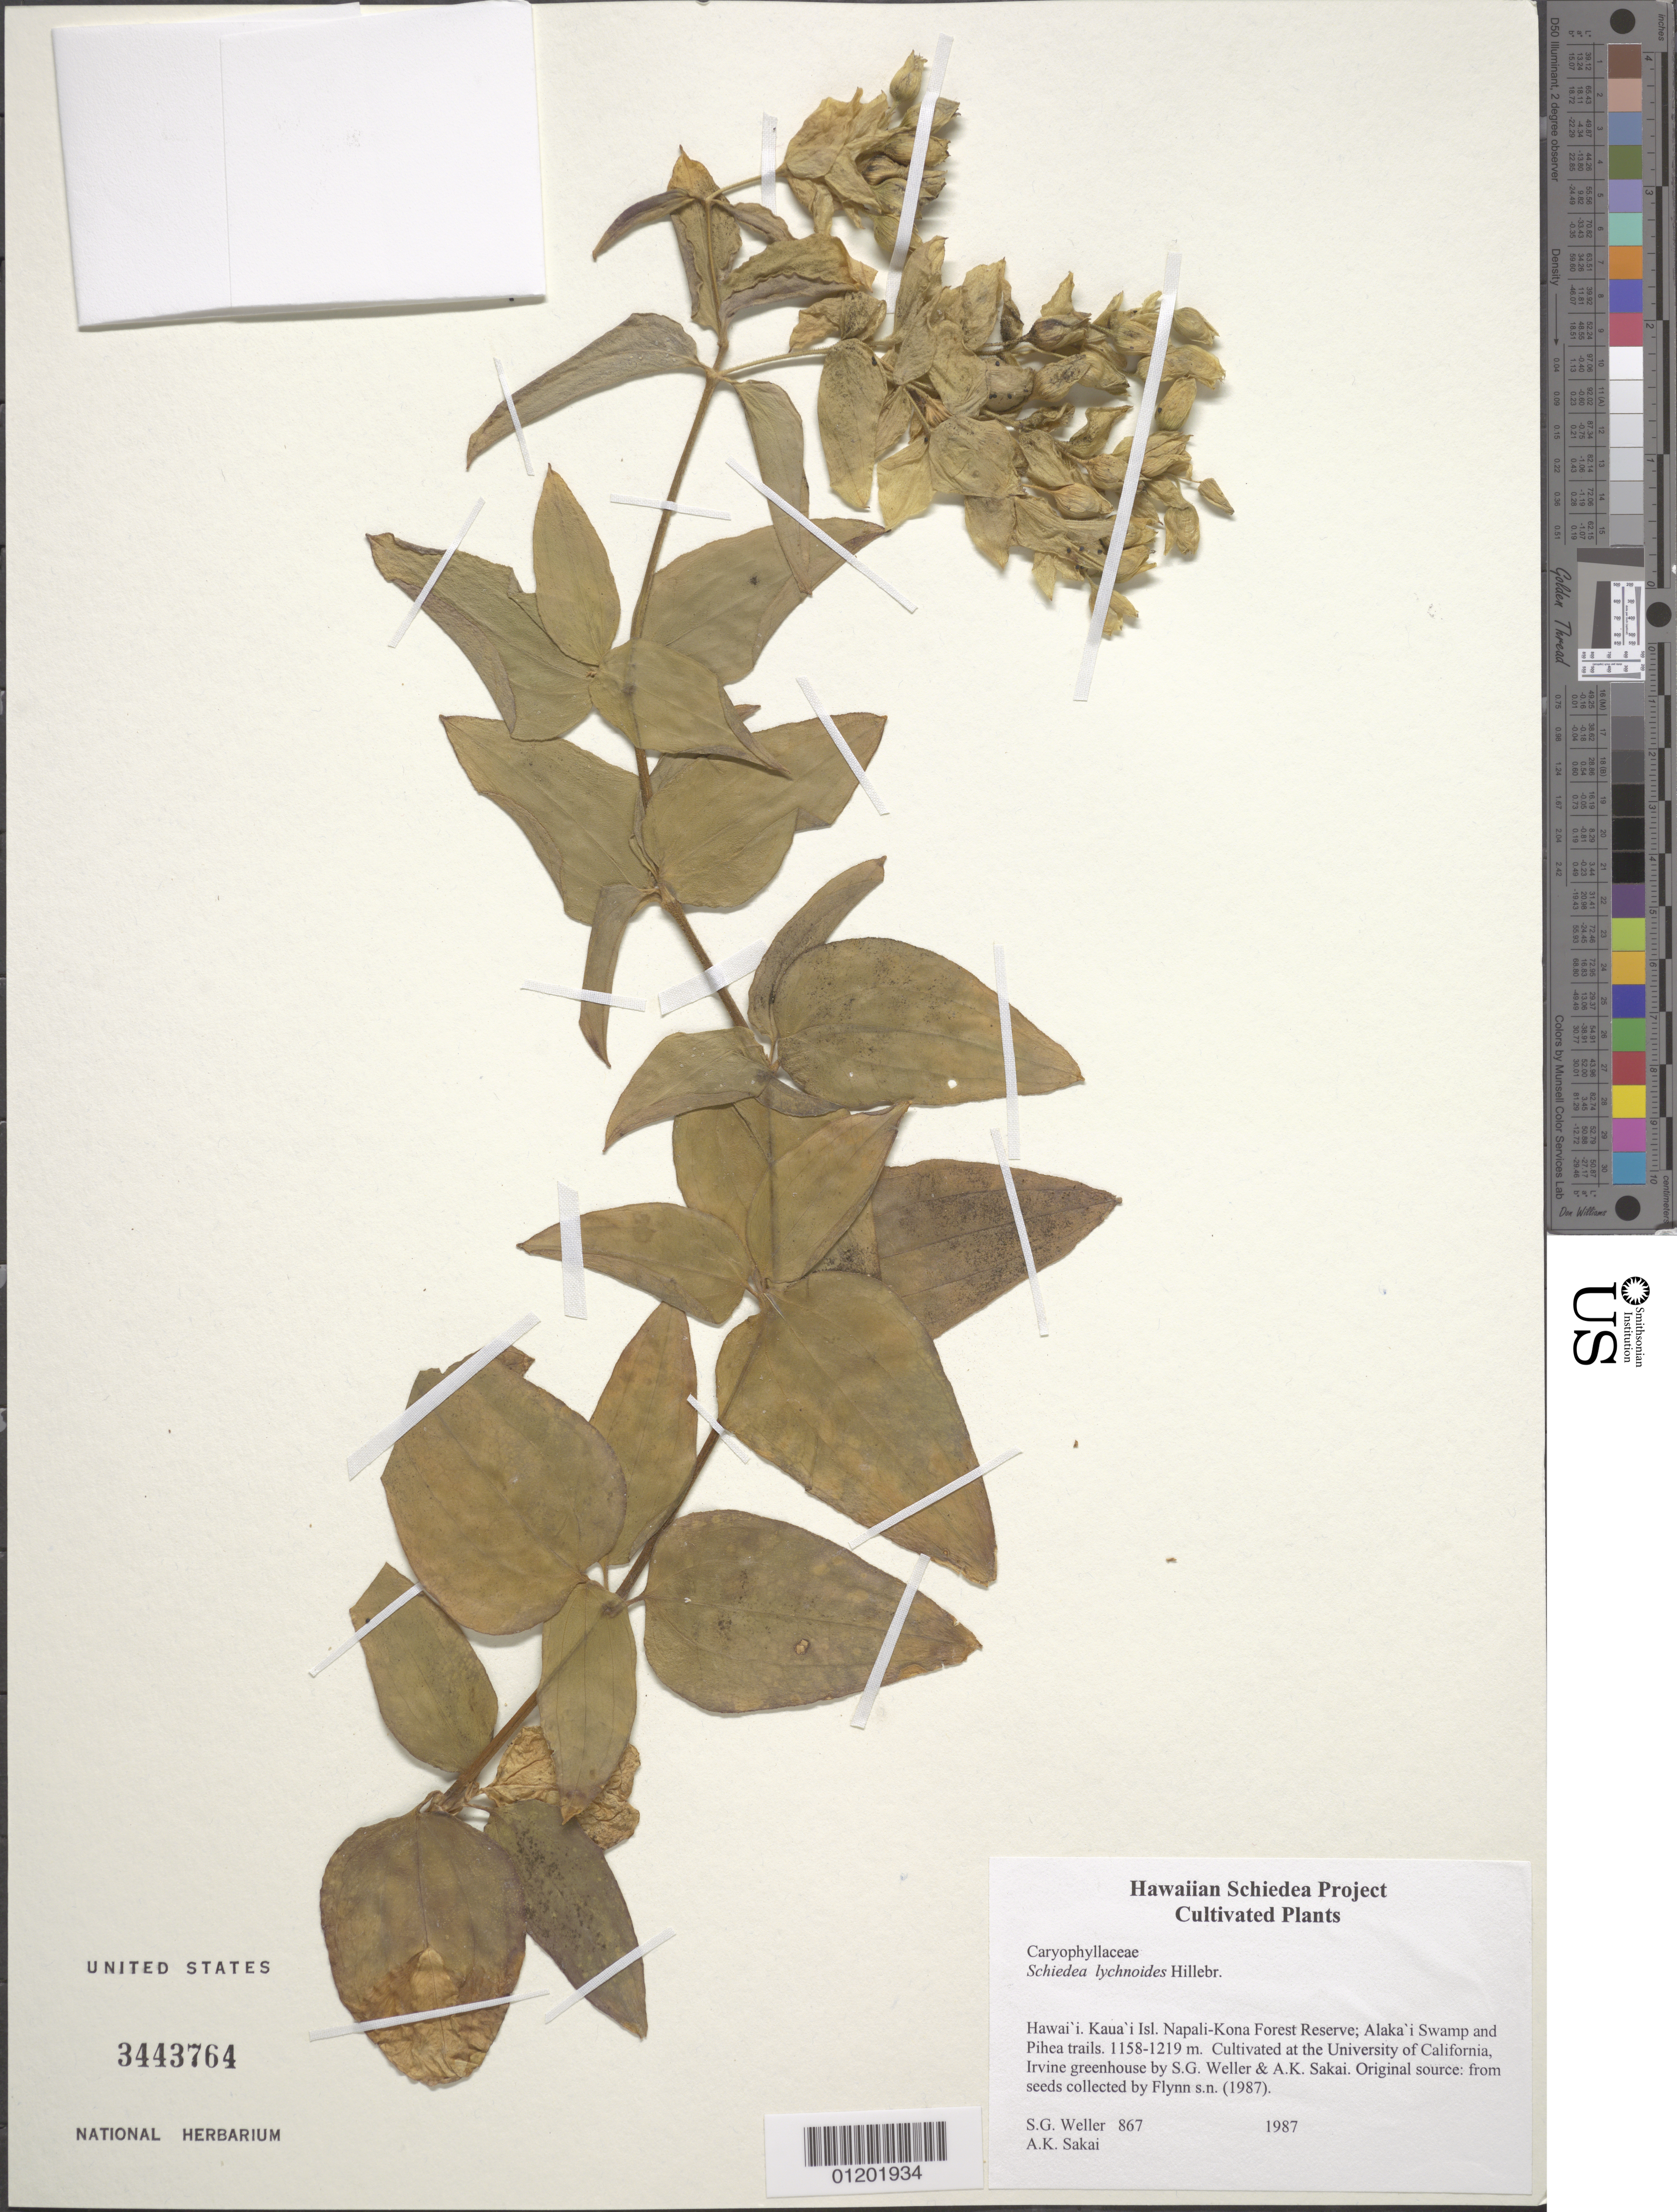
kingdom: Plantae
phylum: Tracheophyta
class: Magnoliopsida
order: Caryophyllales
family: Caryophyllaceae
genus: Schiedea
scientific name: Schiedea lychnoides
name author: Hillebr.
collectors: S. G. Weller & A. Sakai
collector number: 867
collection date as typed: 1987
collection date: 1987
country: United States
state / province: California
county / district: Orange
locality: University of California, Irvine greenhouse.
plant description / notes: Cultivated at the University of California, Irvine greenhouse by S.G. Weller & A.K. Sakai. Original source: from seeds collected by T. Flynn s.n. in 1987, Kaua'i, Napali-Kona Forest Reserve, Alaka'i Swamp and Pihea trails, 1158-1219 m.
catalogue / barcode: US 3443764